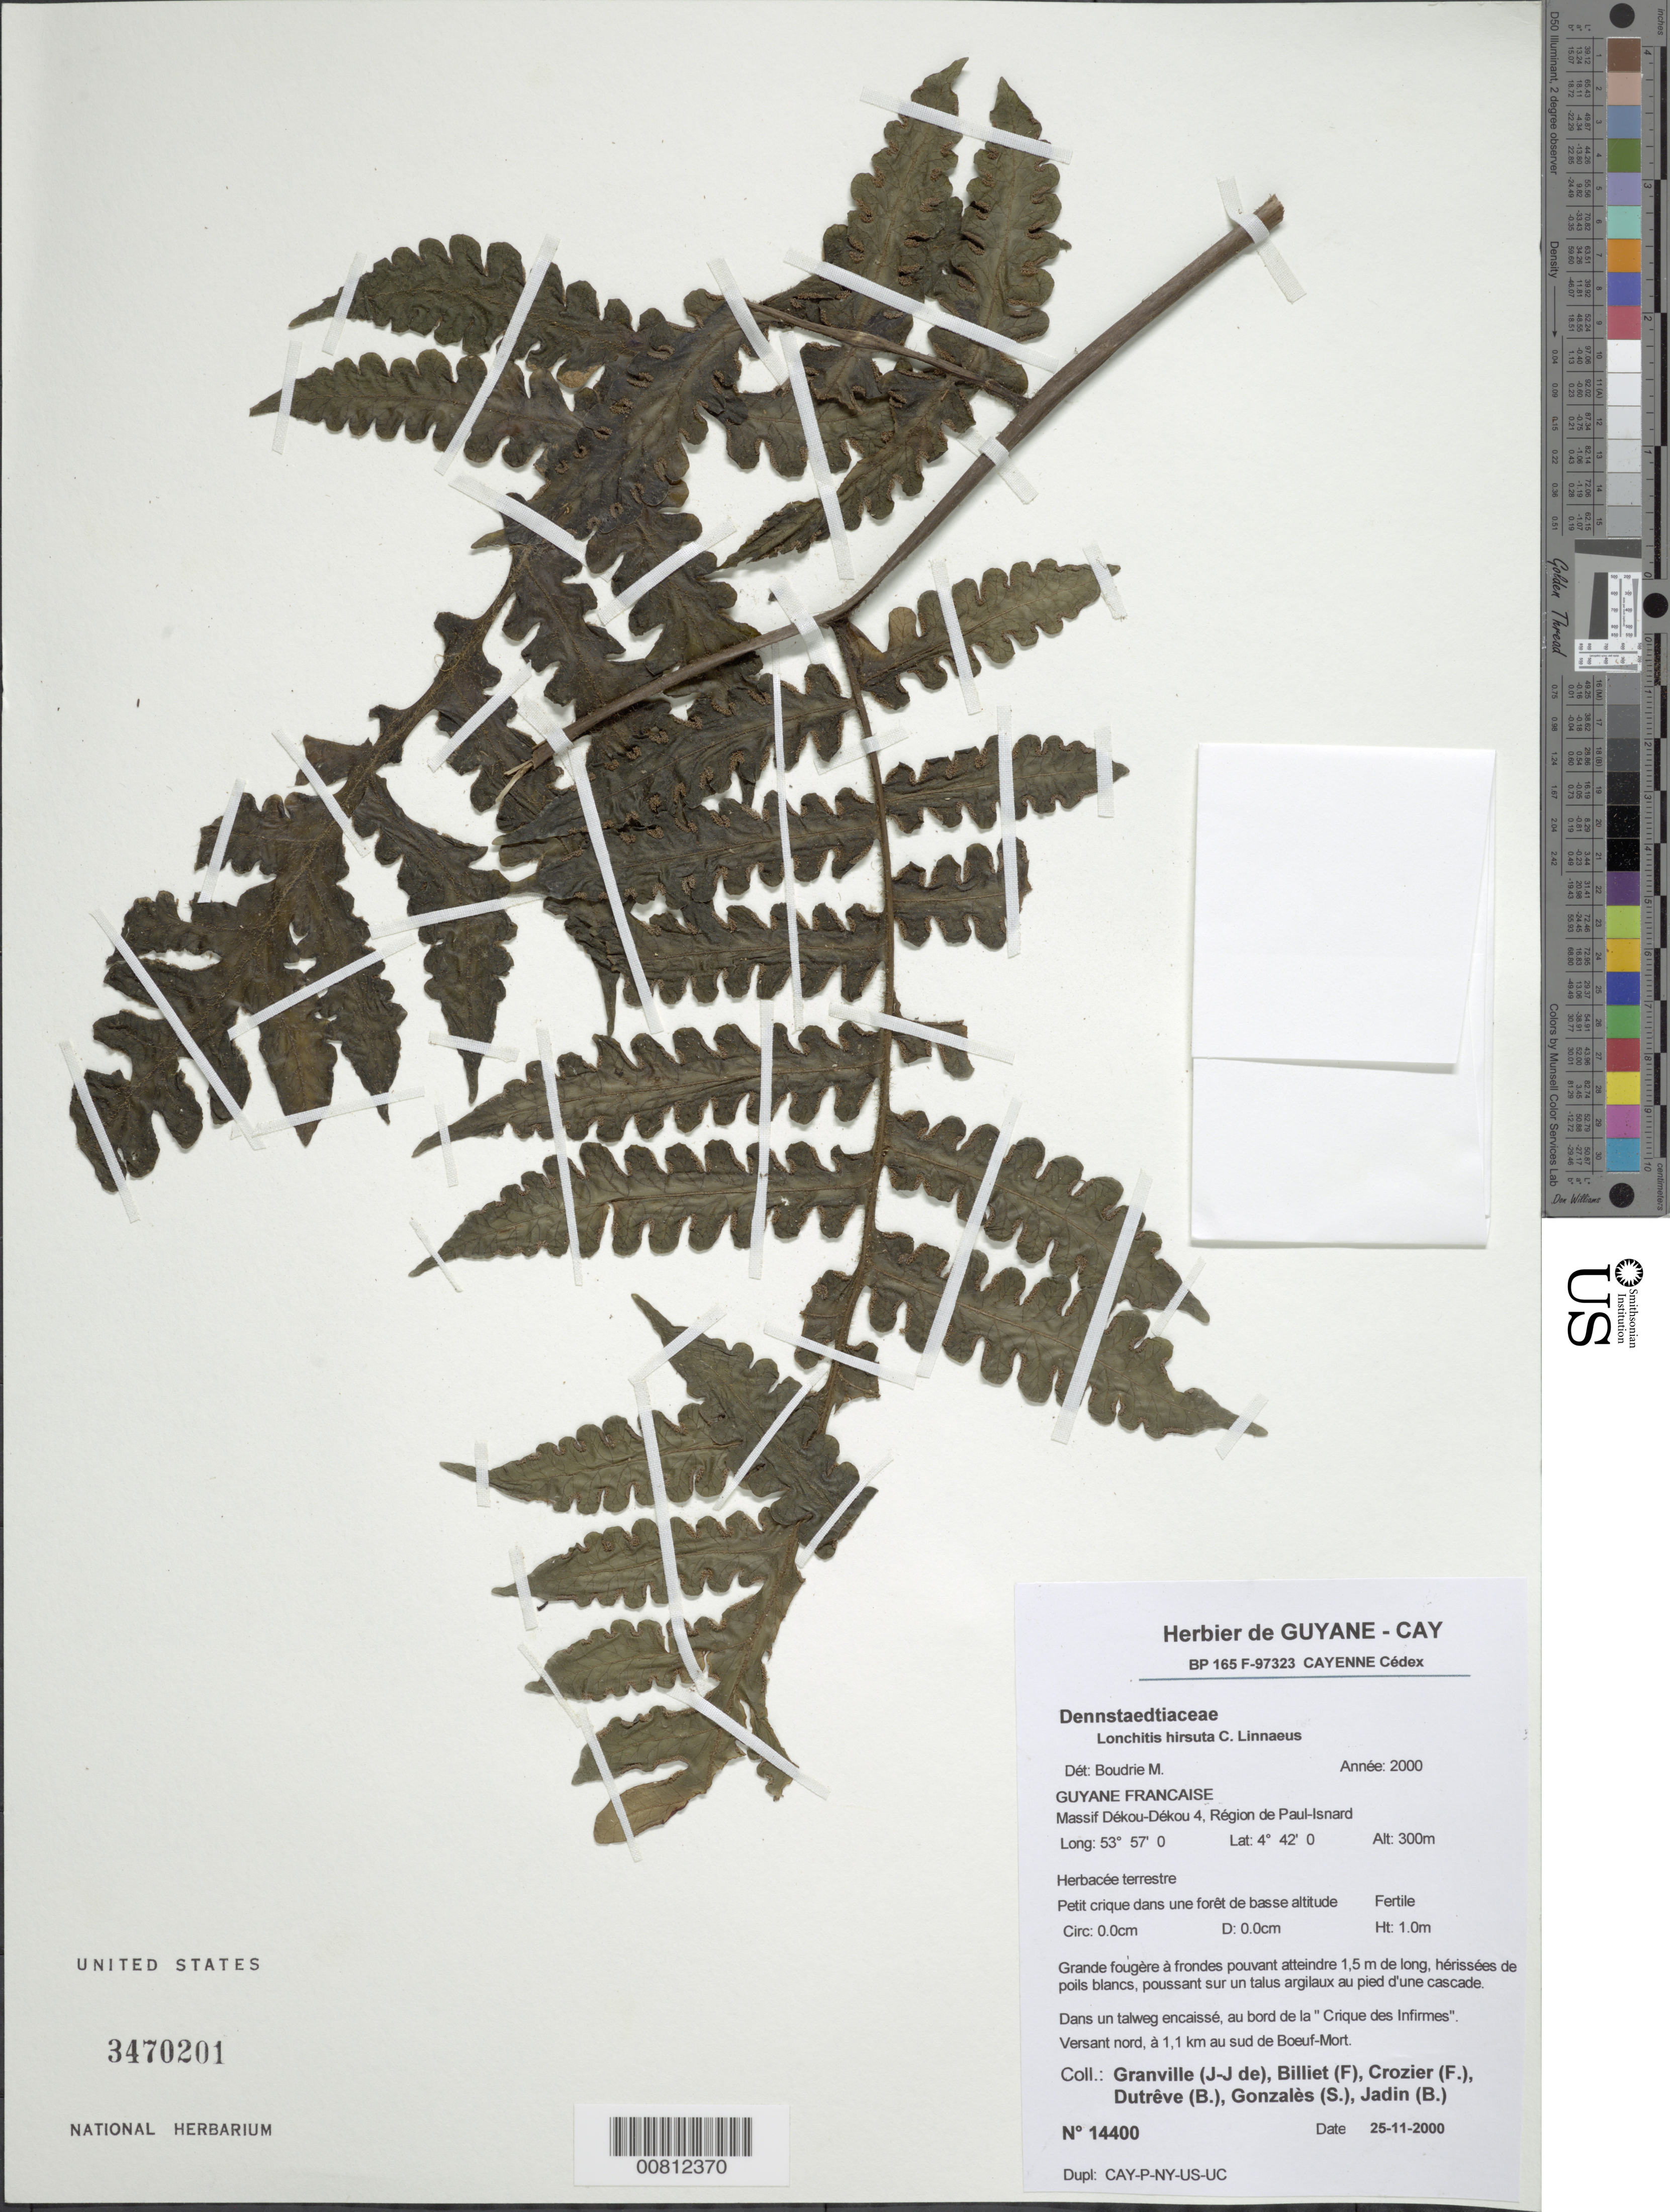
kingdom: Plantae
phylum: Tracheophyta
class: Polypodiopsida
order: Polypodiales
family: Lonchitidaceae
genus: Lonchitis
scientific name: Lonchitis hirsuta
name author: L.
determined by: Boudrie, M.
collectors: J.-J. de Granville, F. Billiet, F. Crozier, B. Dutrêve, S. Gonzales & B. Jadin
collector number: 14400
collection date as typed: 25-Nov-00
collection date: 2000-11-25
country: French Guiana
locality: Massif Dékou-Dékou 4, région de Paul-Isnard; 1.1 km au sud de Boeuf-Mort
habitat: Petit crique dans une forêt de basse altitude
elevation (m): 300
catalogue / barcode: US 3470201